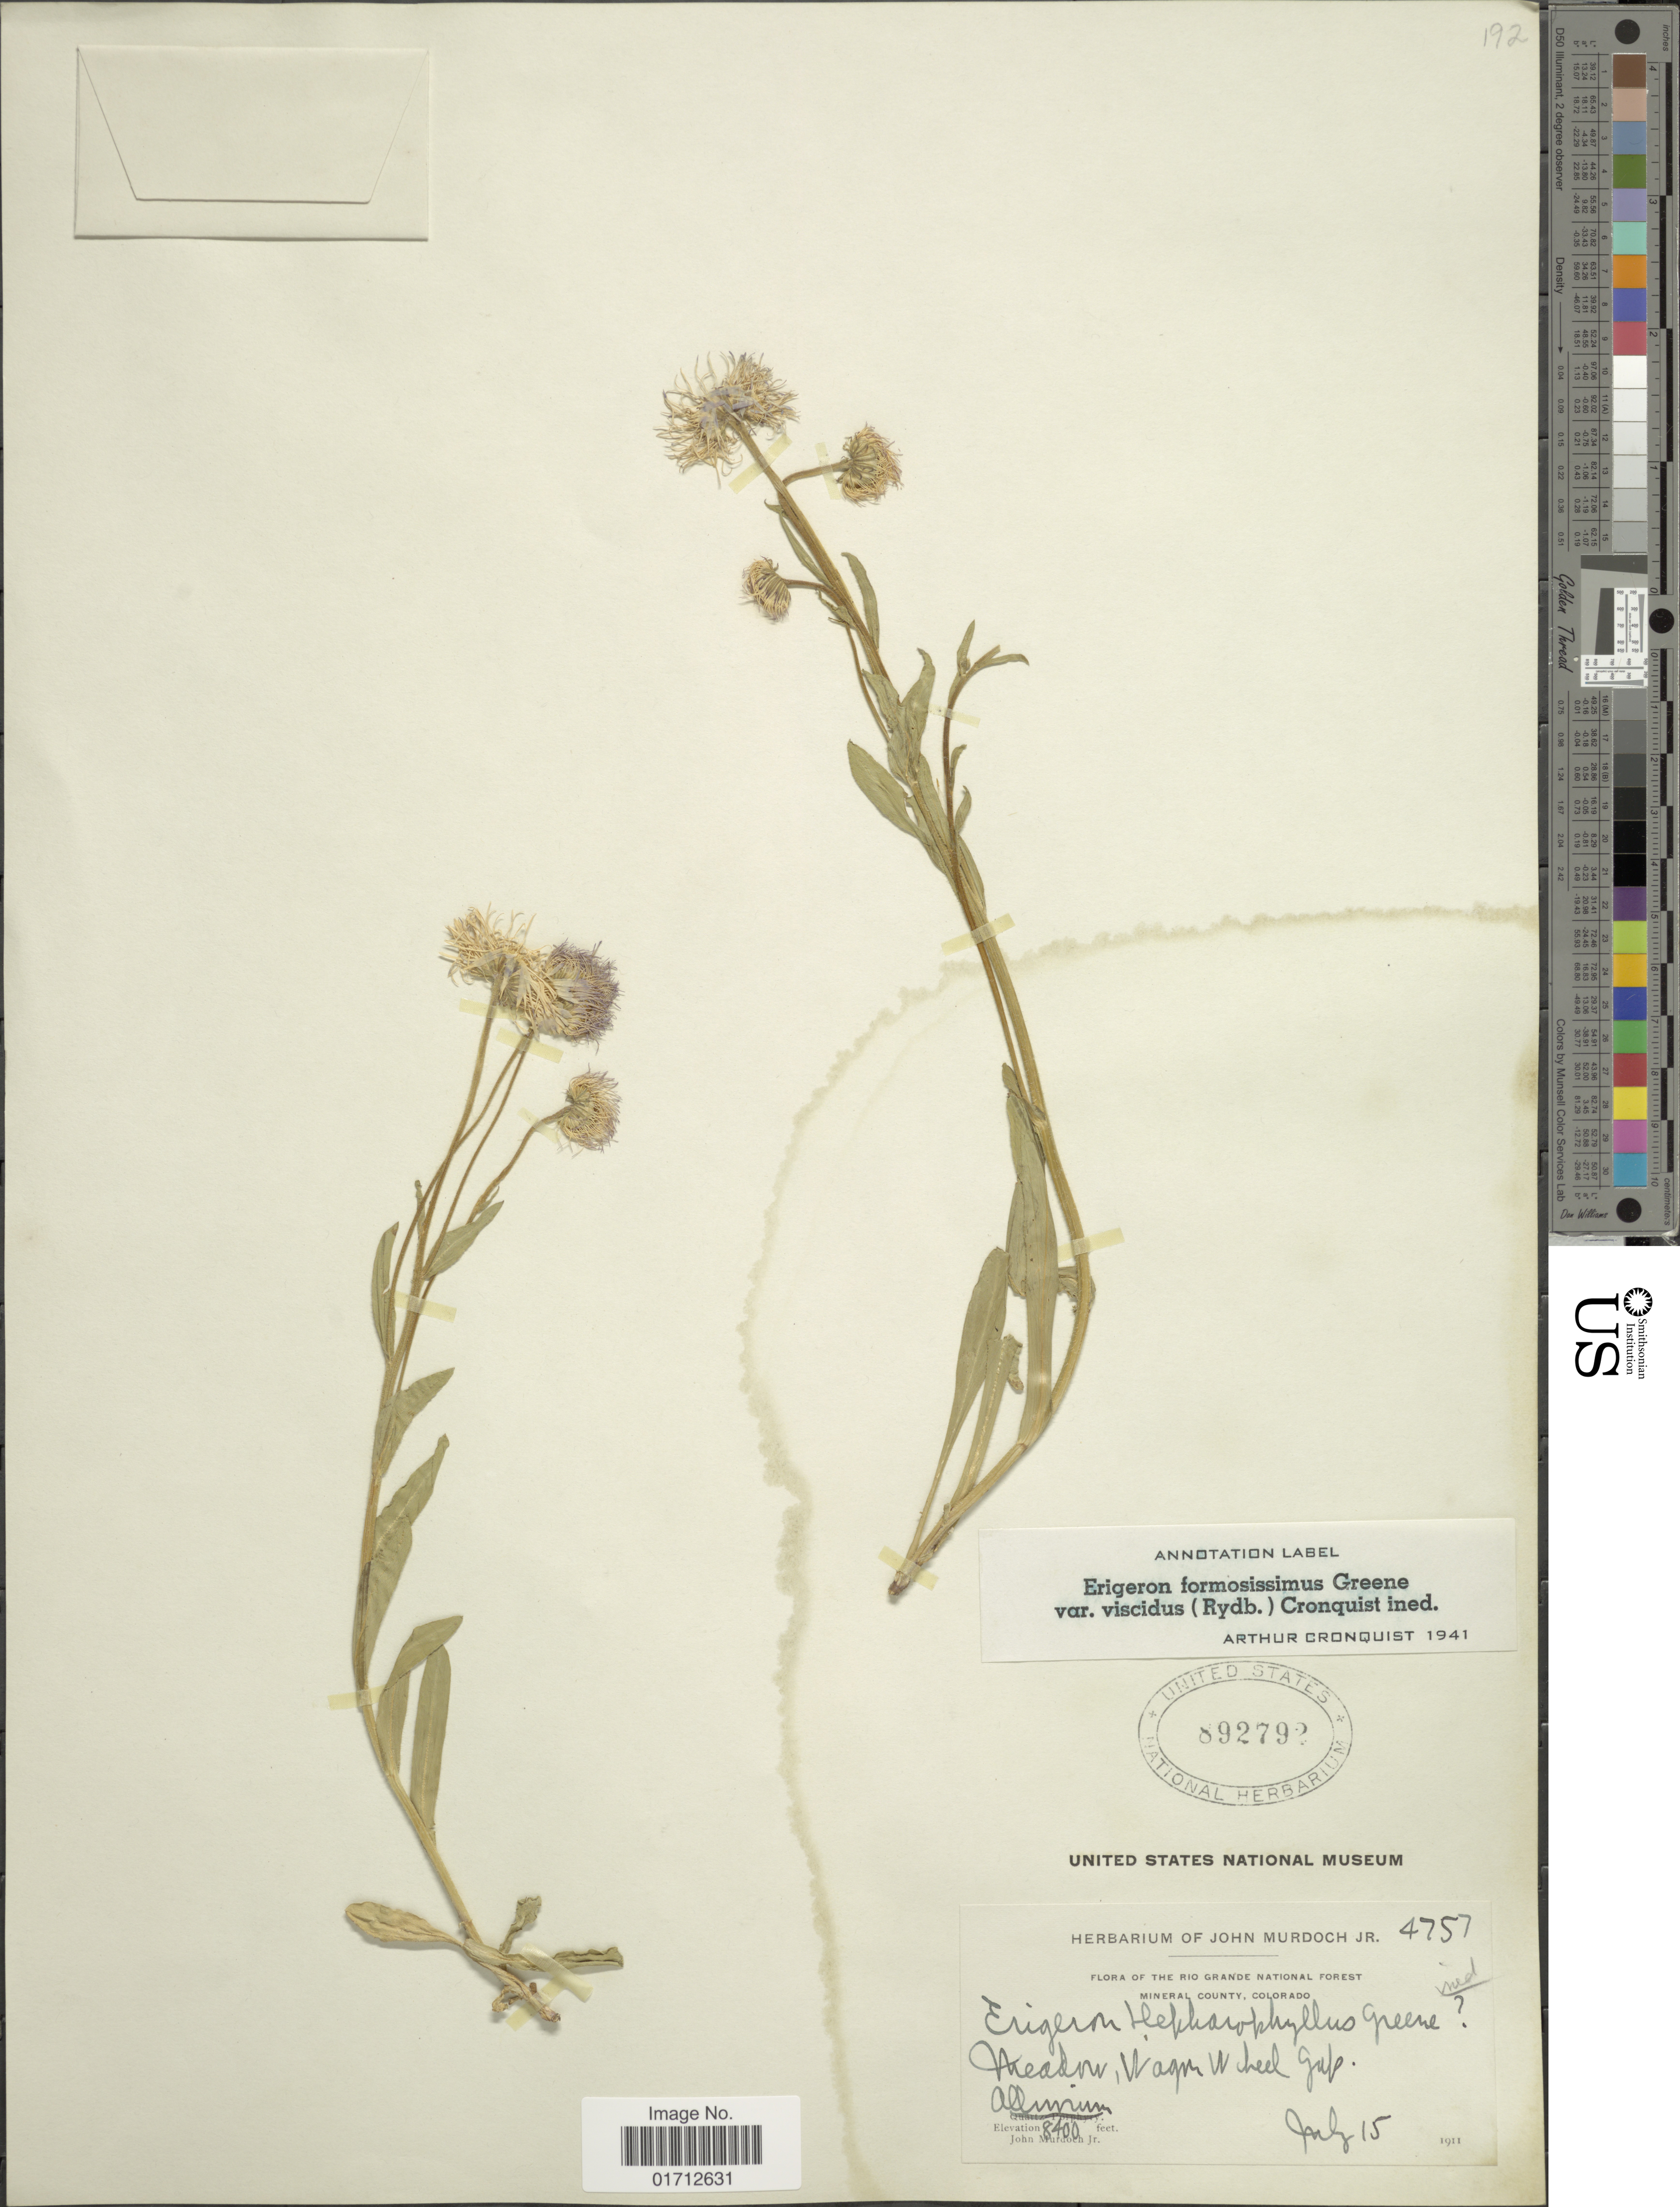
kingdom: Plantae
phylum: Tracheophyta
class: Magnoliopsida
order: Asterales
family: Asteraceae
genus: Erigeron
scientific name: Erigeron formosissimus var. viscidus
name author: (Rydb.) Cronq.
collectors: J. Murdoch Jr.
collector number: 4757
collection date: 1911-07-15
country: United States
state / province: Colorado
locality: The Rio Grande National Forest, Mineral County. Meadow, Wagon Wheel Gap.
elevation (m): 2560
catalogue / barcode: US 892792